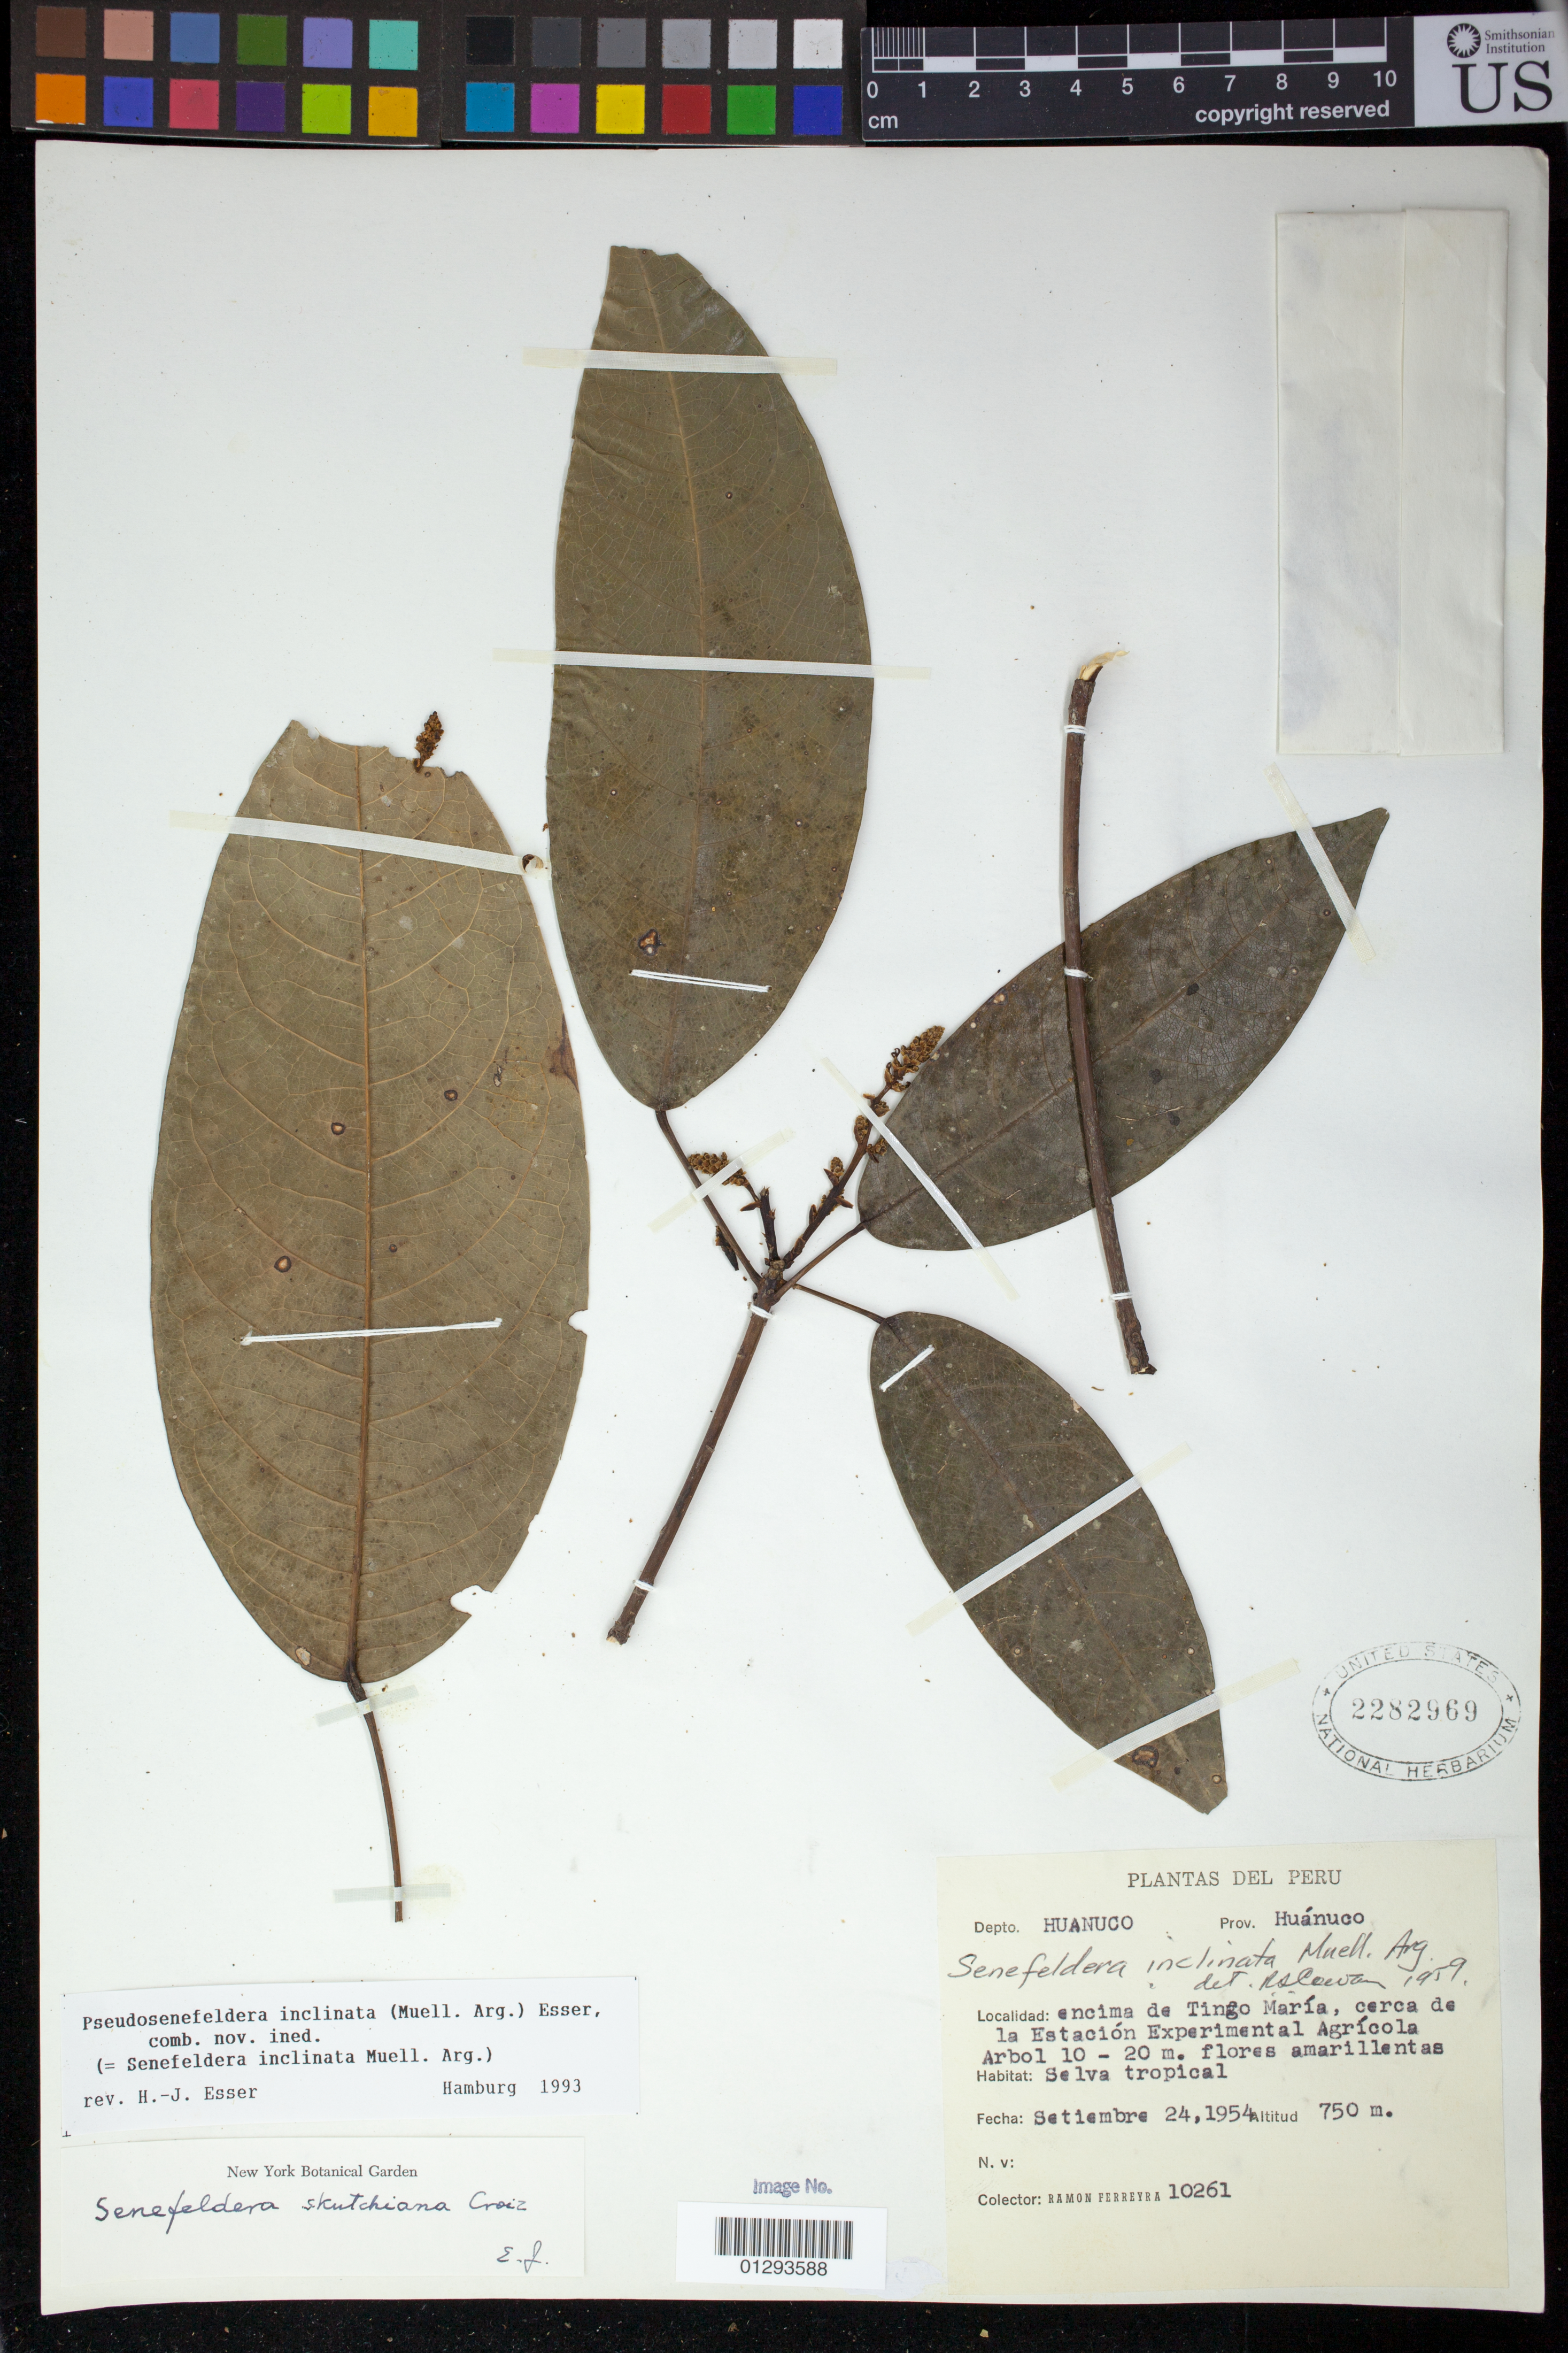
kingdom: Plantae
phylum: Tracheophyta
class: Magnoliopsida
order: Malpighiales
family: Euphorbiaceae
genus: Pseudosenefeldera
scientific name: Pseudosenefeldera inclinata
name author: (Müll. Arg.) Esser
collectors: R. A. Ferreyra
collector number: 10261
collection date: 1954-09-24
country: Peru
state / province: Huánuco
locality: Localidad: encima de Tingo Maria, cerca de la Estacion Experimental Agricola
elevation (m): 750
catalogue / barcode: US 2282969